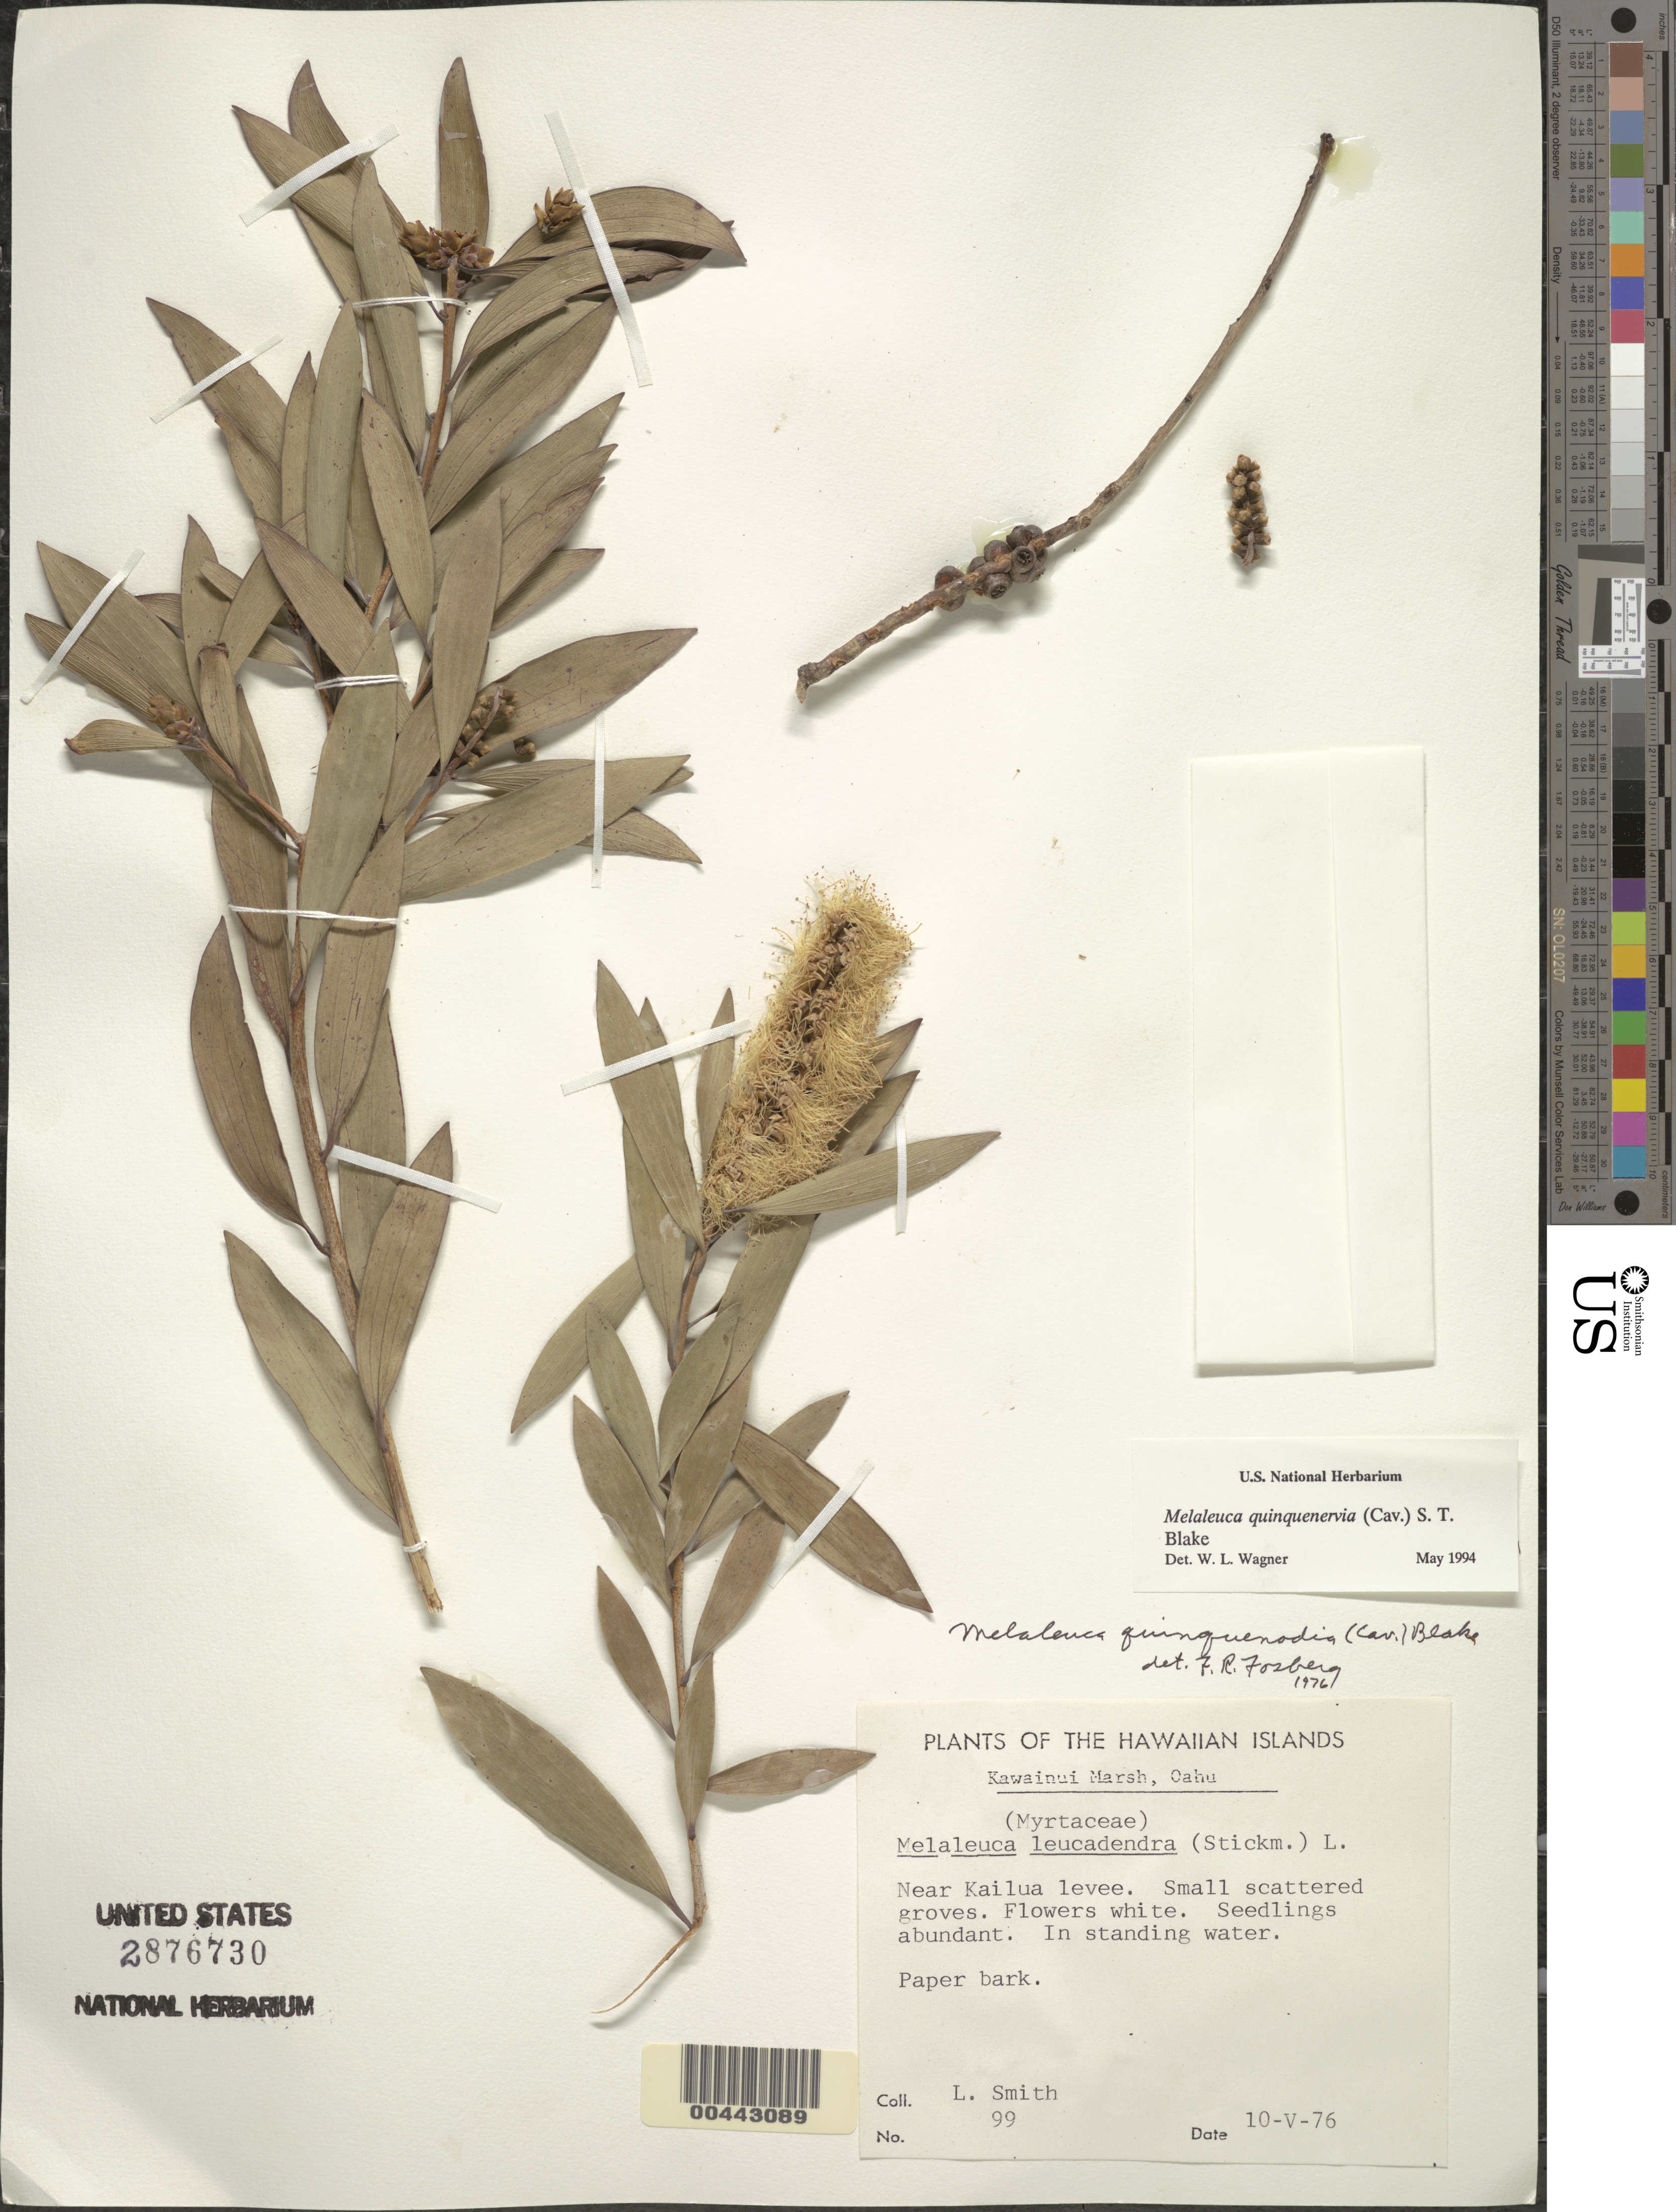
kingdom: Plantae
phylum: Tracheophyta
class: Magnoliopsida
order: Myrtales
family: Myrtaceae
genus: Melaleuca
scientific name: Melaleuca quinquenervia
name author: (Cav.) S.T. Blake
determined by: Wagner, W. L., (BOT), Smithsonian Institution - National Museum of Natural History (UNITED STATES)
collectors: L. Smith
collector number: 99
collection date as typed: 10 May 1976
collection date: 1976-05-10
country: United States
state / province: Hawaii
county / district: Honolulu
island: Oahu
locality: Kawainui Marsh, near Kailua levee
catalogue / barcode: US 2876730